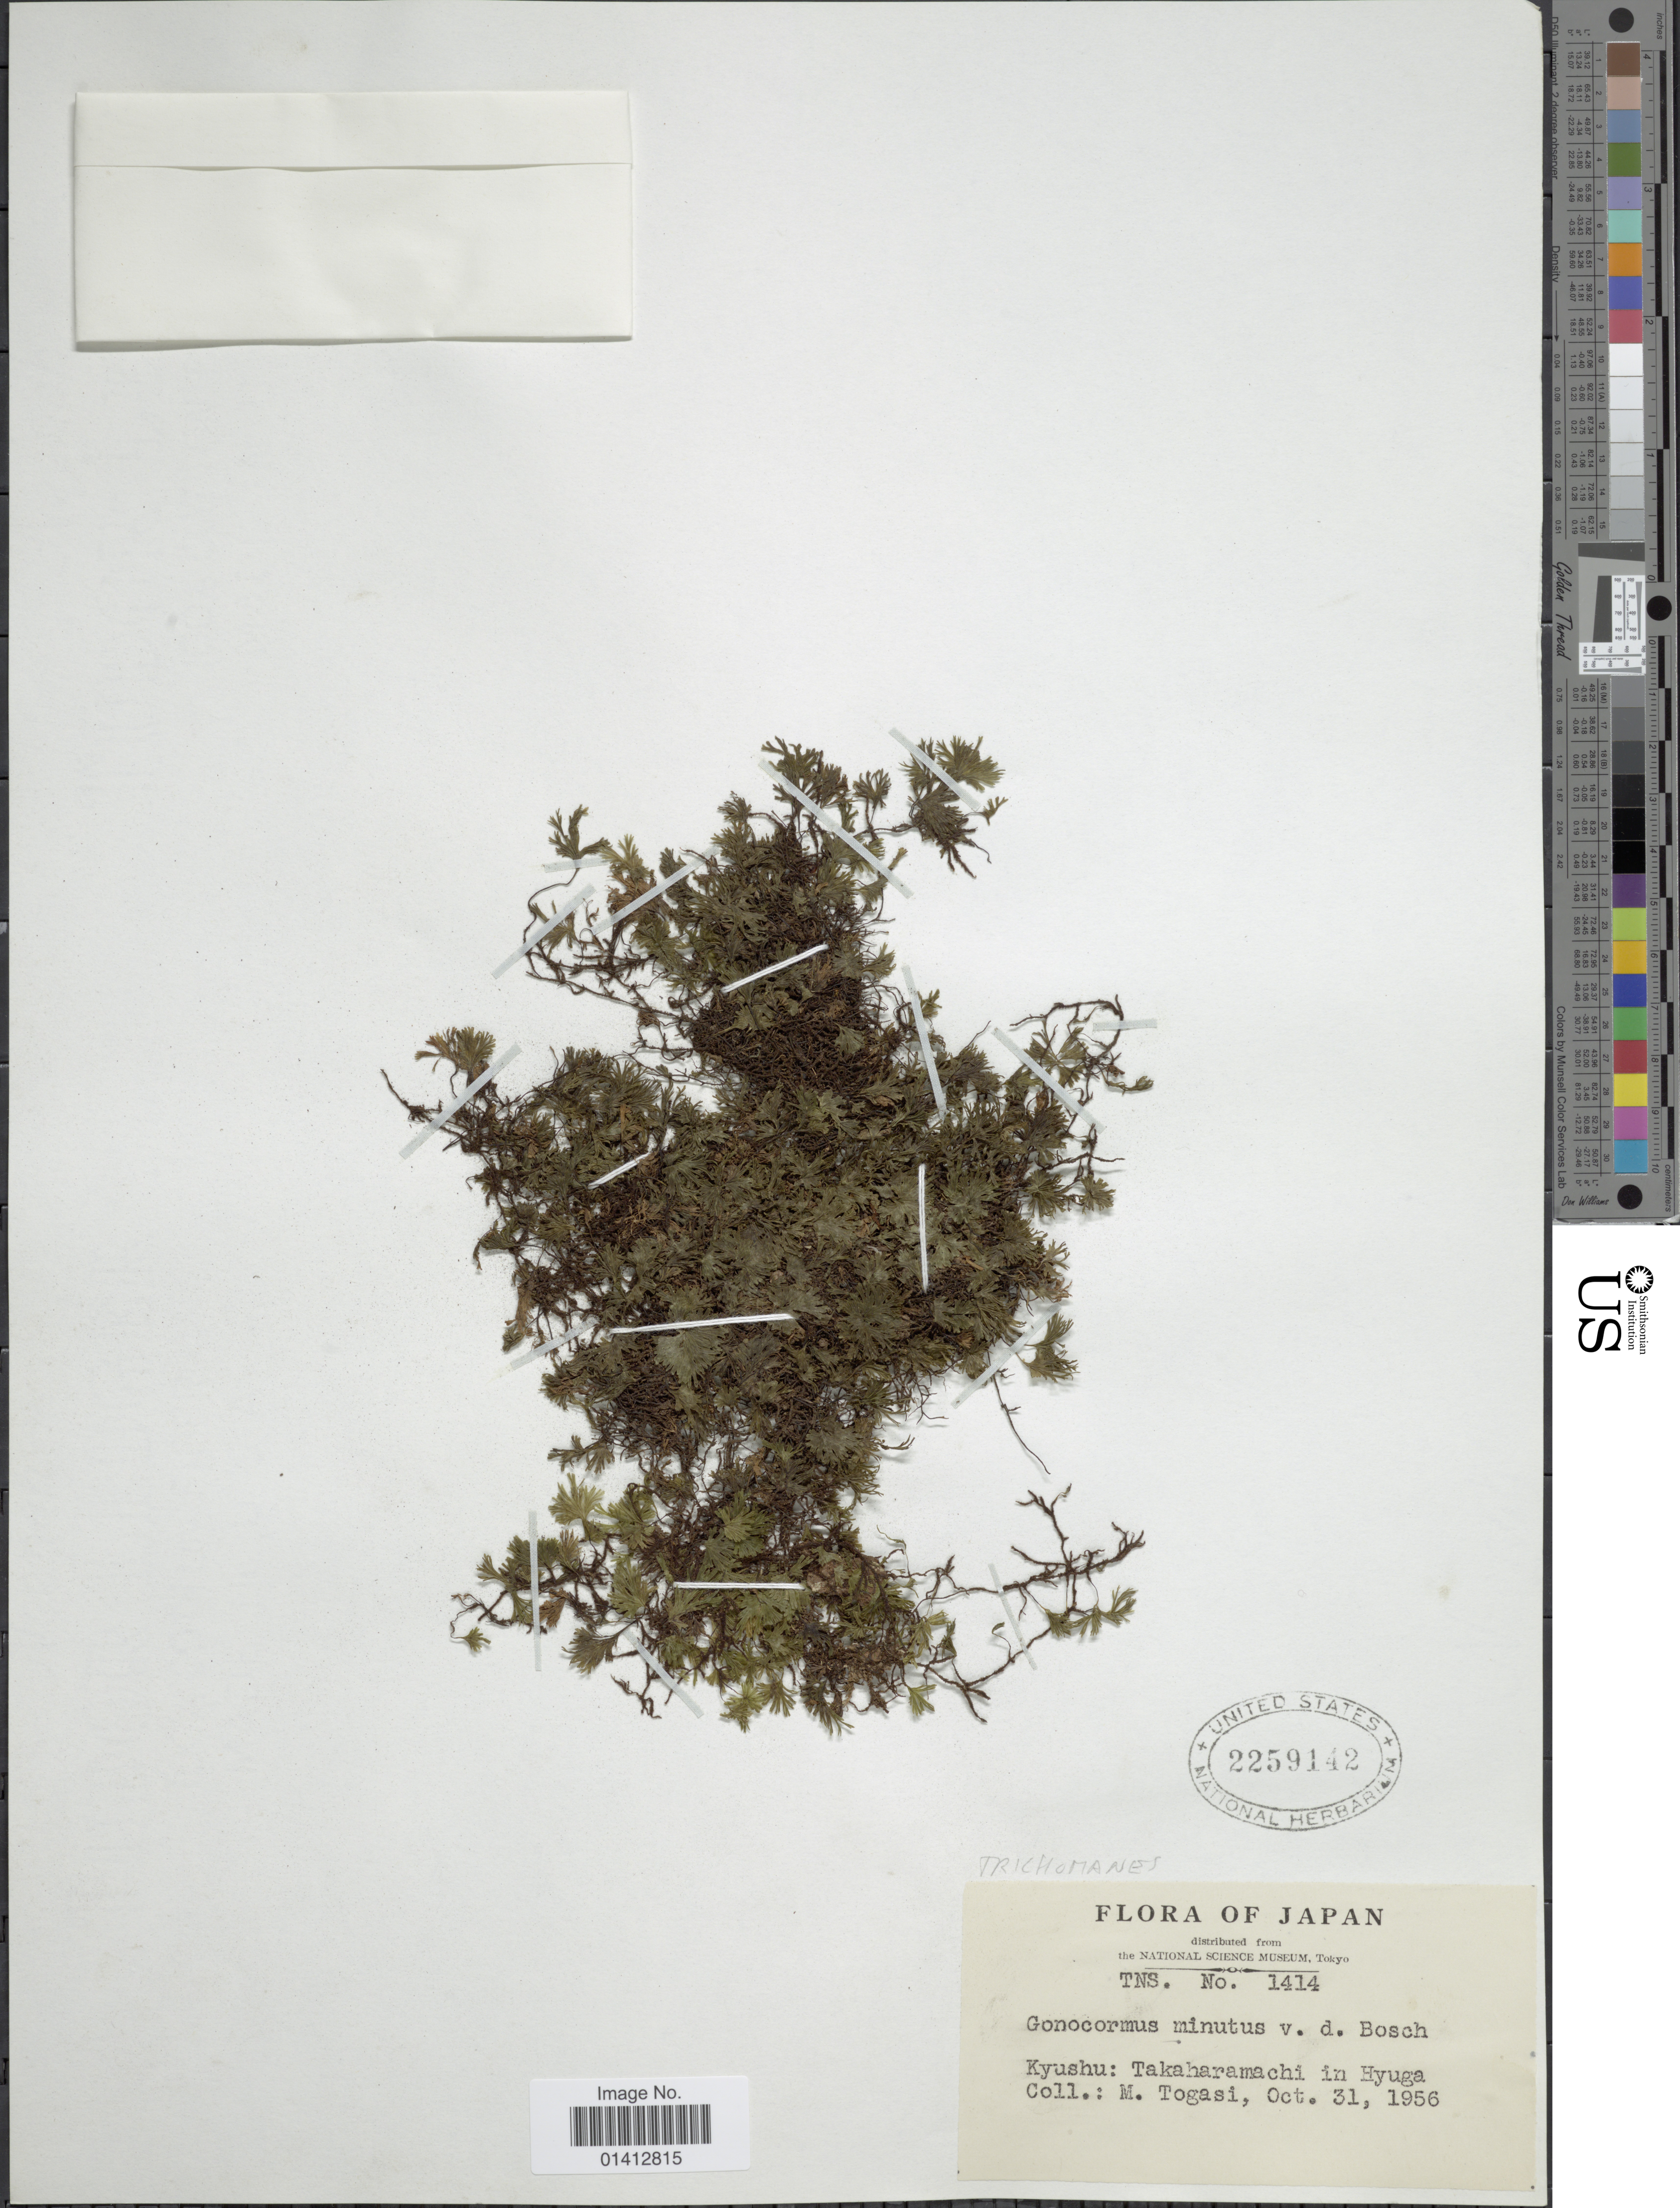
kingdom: Plantae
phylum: Tracheophyta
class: Polypodiopsida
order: Hymenophyllales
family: Hymenophyllaceae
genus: Crepidomanes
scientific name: Crepidomanes minutum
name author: (Blume) K. Iwats.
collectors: M. Togashi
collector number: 1414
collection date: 1956-10-31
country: Japan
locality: Kyushu: Takaharamachi in Hyuga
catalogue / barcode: US 2259142